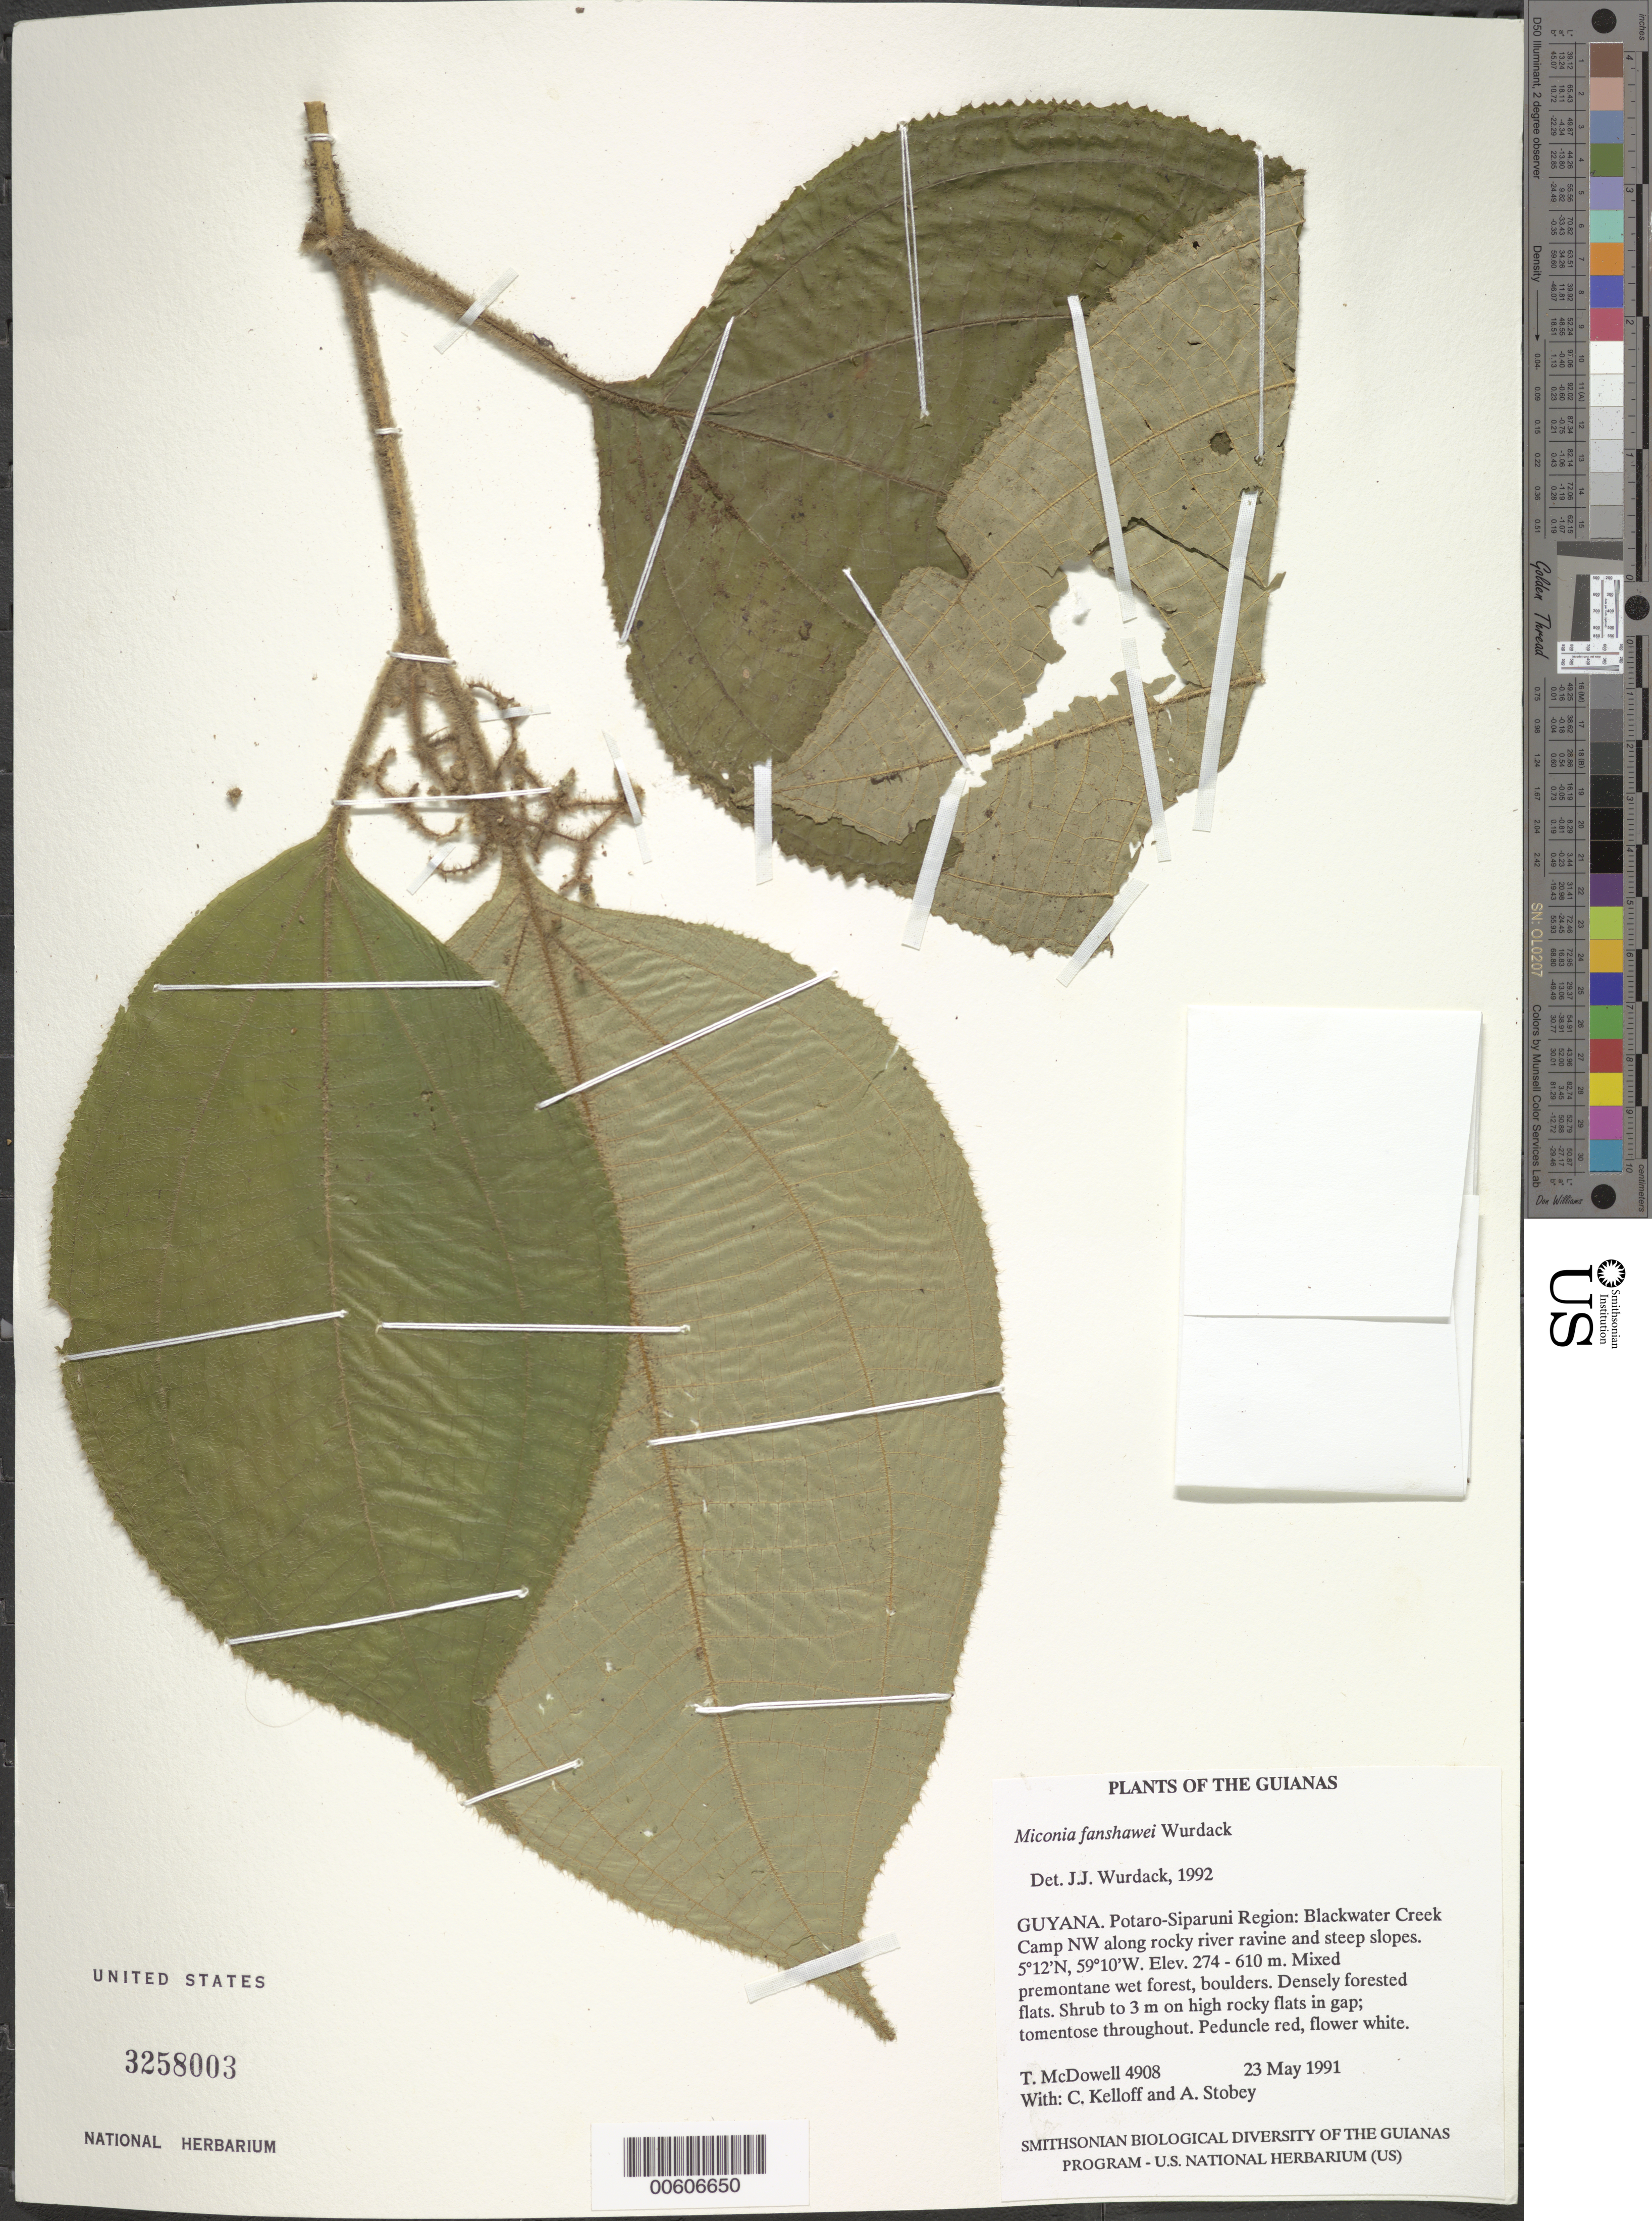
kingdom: Plantae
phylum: Tracheophyta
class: Magnoliopsida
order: Myrtales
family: Melastomataceae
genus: Miconia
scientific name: Miconia fanshawei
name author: Wurdack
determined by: Wurdack, John J., (US), US (UNITED STATES)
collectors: T. McDowell, C. L. Kelloff & A. Stobey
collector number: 4908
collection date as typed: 23 May 1991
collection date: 1991-05-23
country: Guyana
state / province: Potaro-Siparuni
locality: Blackwater Creek Camp NW along ravine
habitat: Rocky river ravine, steep slopes. Mixed premontane wet forest, boulders. Densely forested flats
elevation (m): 274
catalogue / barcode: US 3258003